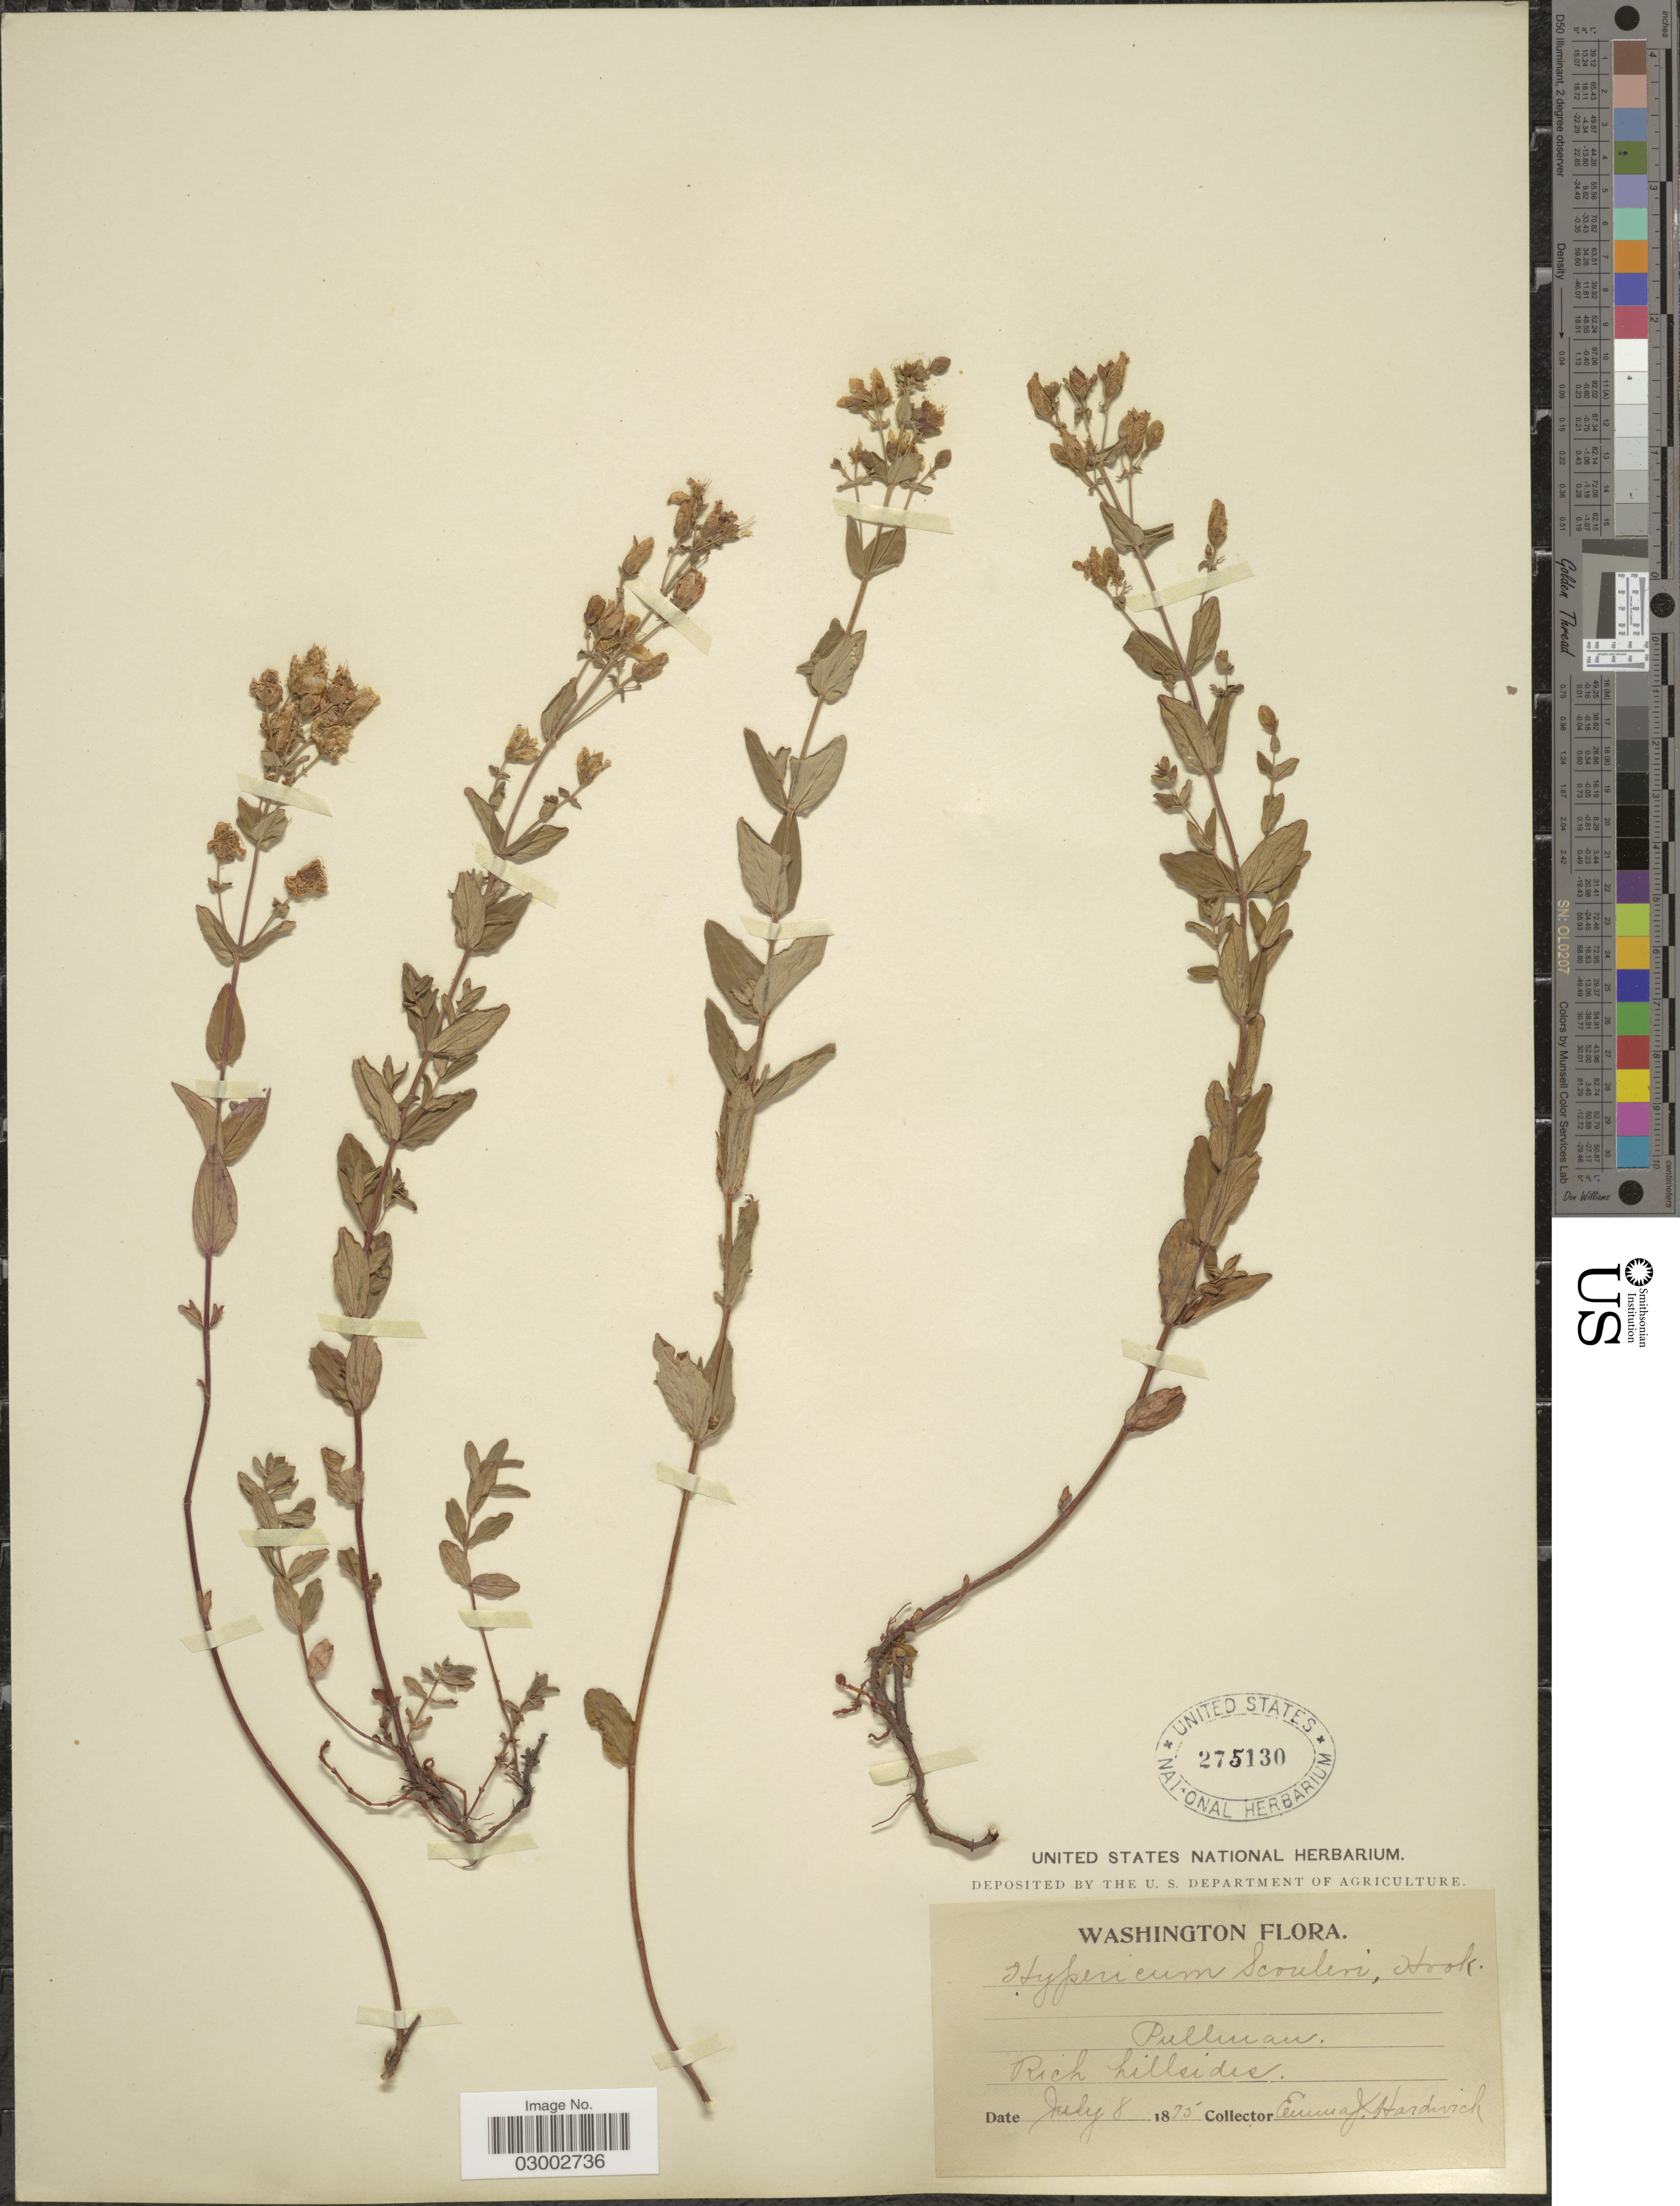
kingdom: Plantae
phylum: Tracheophyta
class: Magnoliopsida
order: Malpighiales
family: Hypericaceae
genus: Hypericum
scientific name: Hypericum scouleri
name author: Hook.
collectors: E. Hardwick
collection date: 1875-07-08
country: United States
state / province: Washington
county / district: Whitman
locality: Pullman.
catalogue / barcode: US 275130